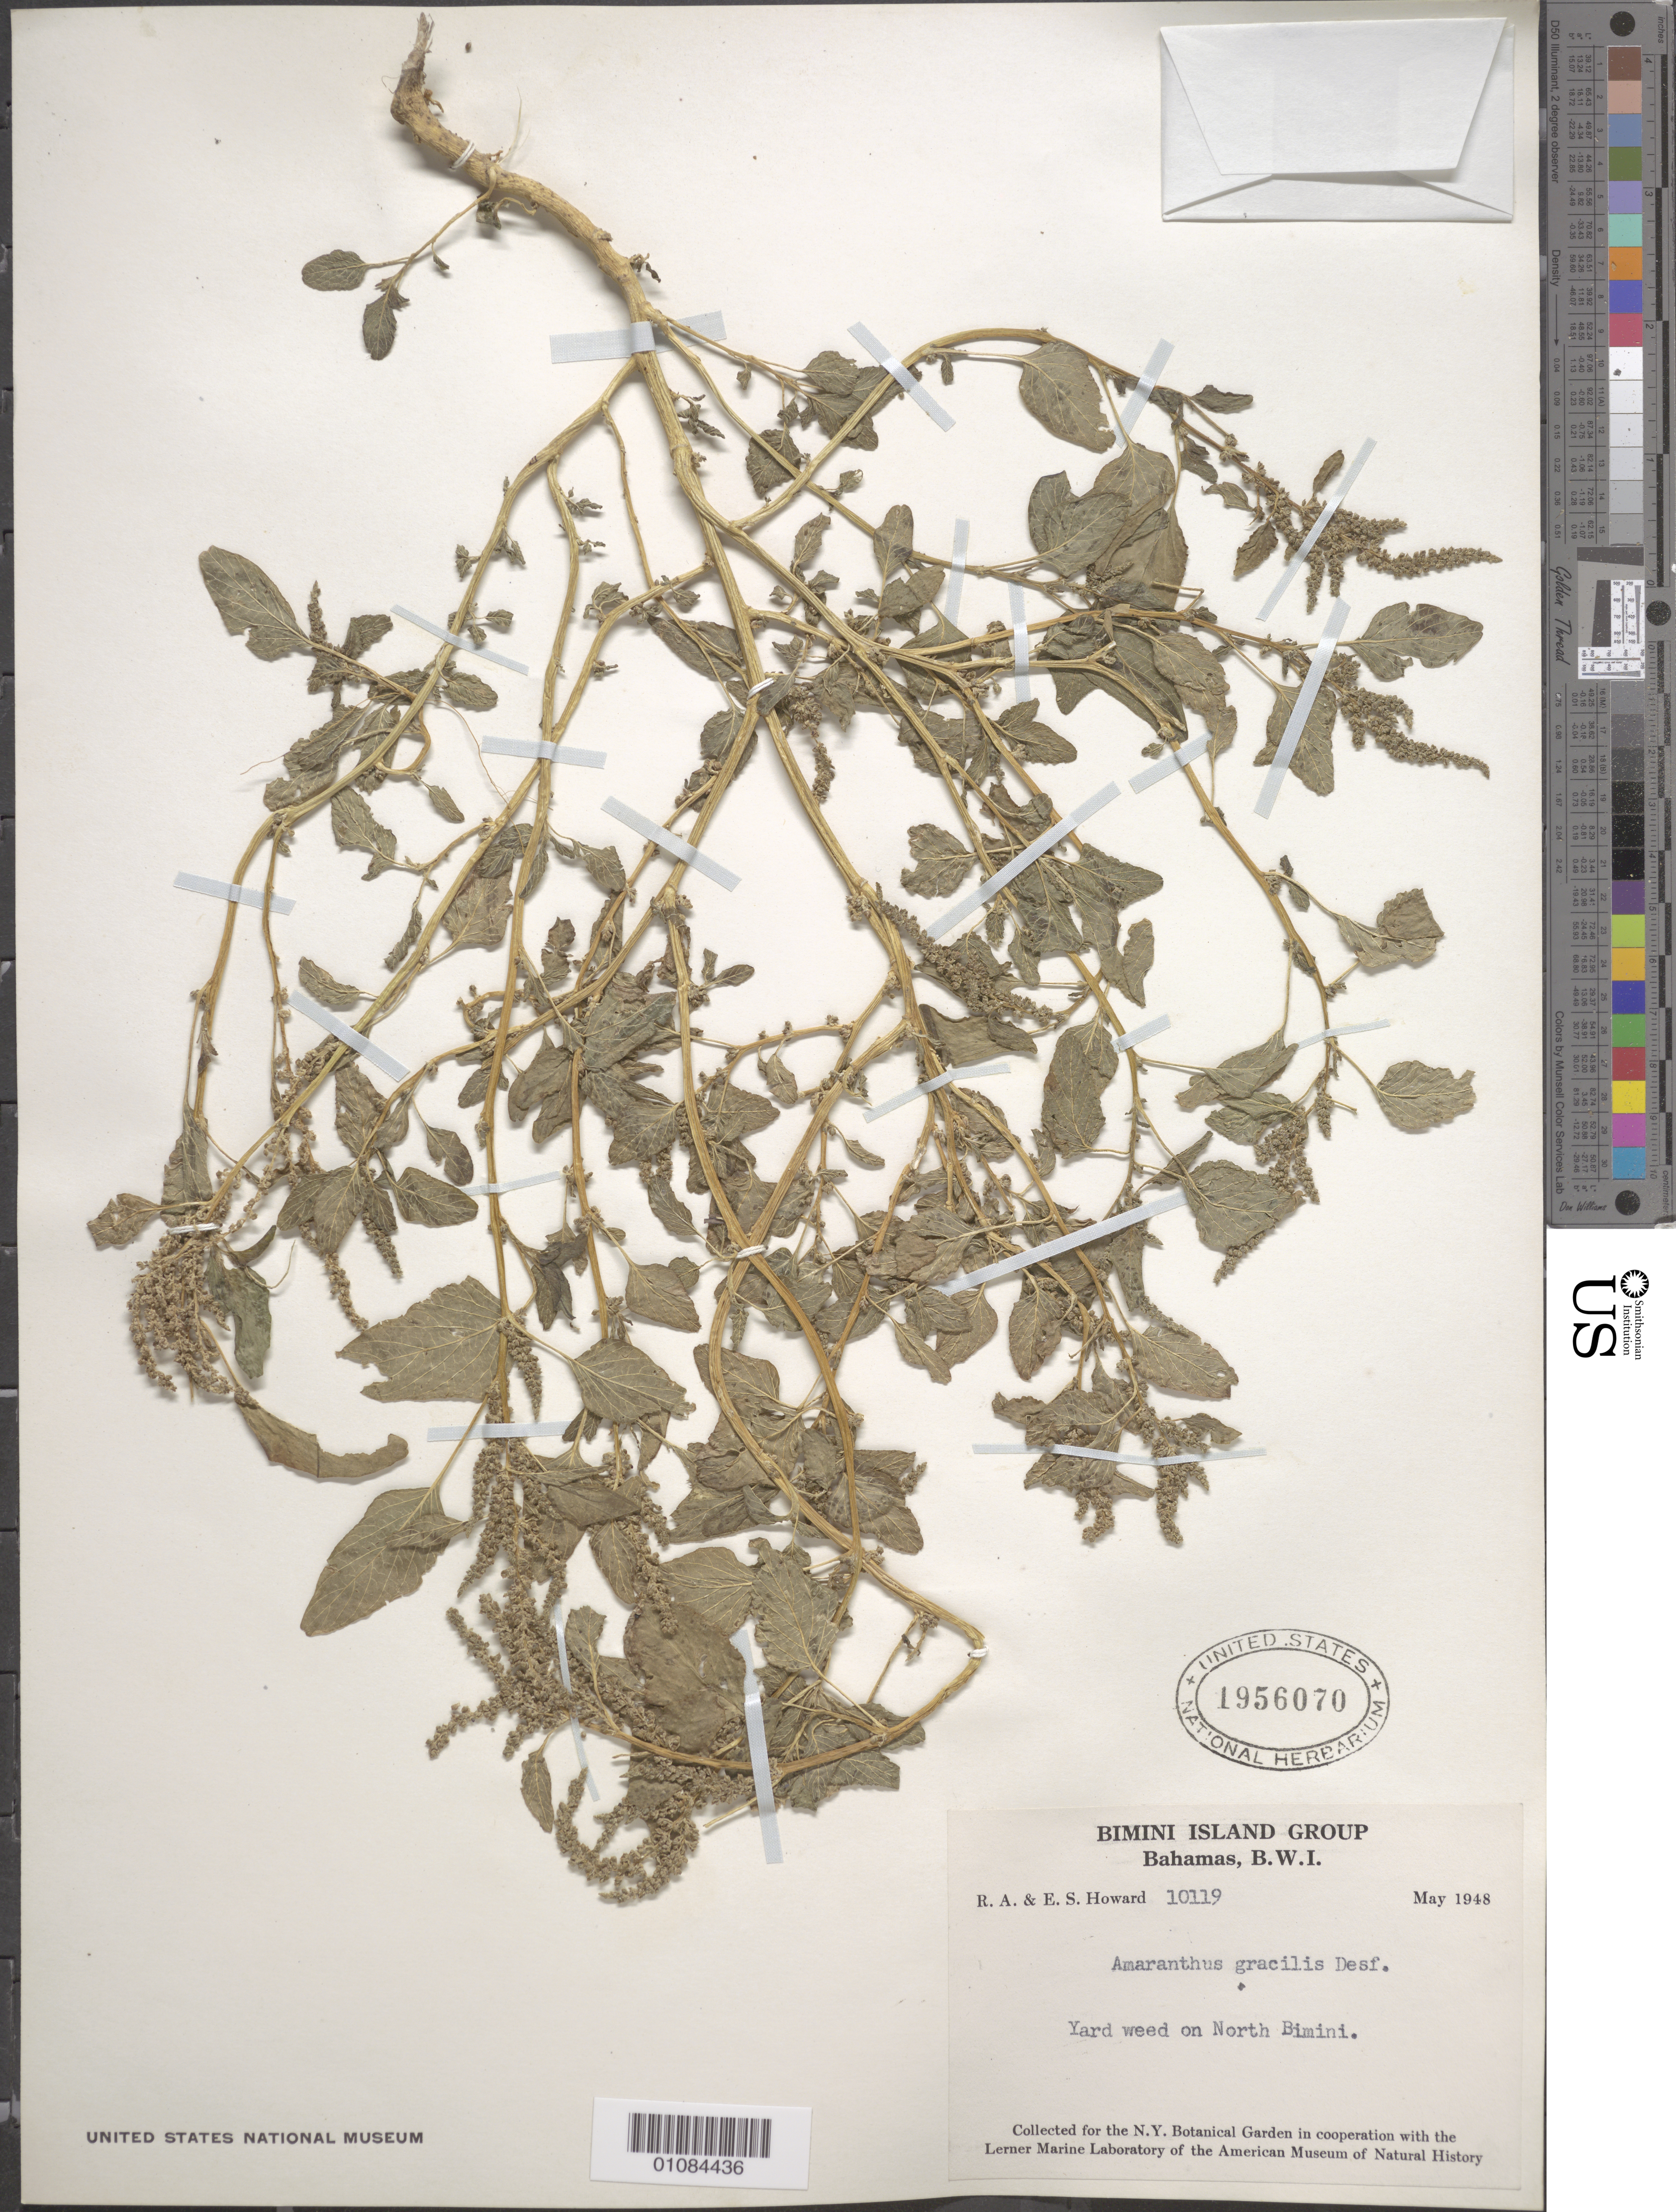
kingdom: Plantae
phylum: Tracheophyta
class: Magnoliopsida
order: Caryophyllales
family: Amaranthaceae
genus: Amaranthus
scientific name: Amaranthus gracilis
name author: Desf. ex Poir.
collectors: R. A. Howard & E. S. Howard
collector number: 10119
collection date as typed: May 1948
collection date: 1948-05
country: Bahamas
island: North Bimini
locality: North Bimini.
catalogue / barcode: US 1956070